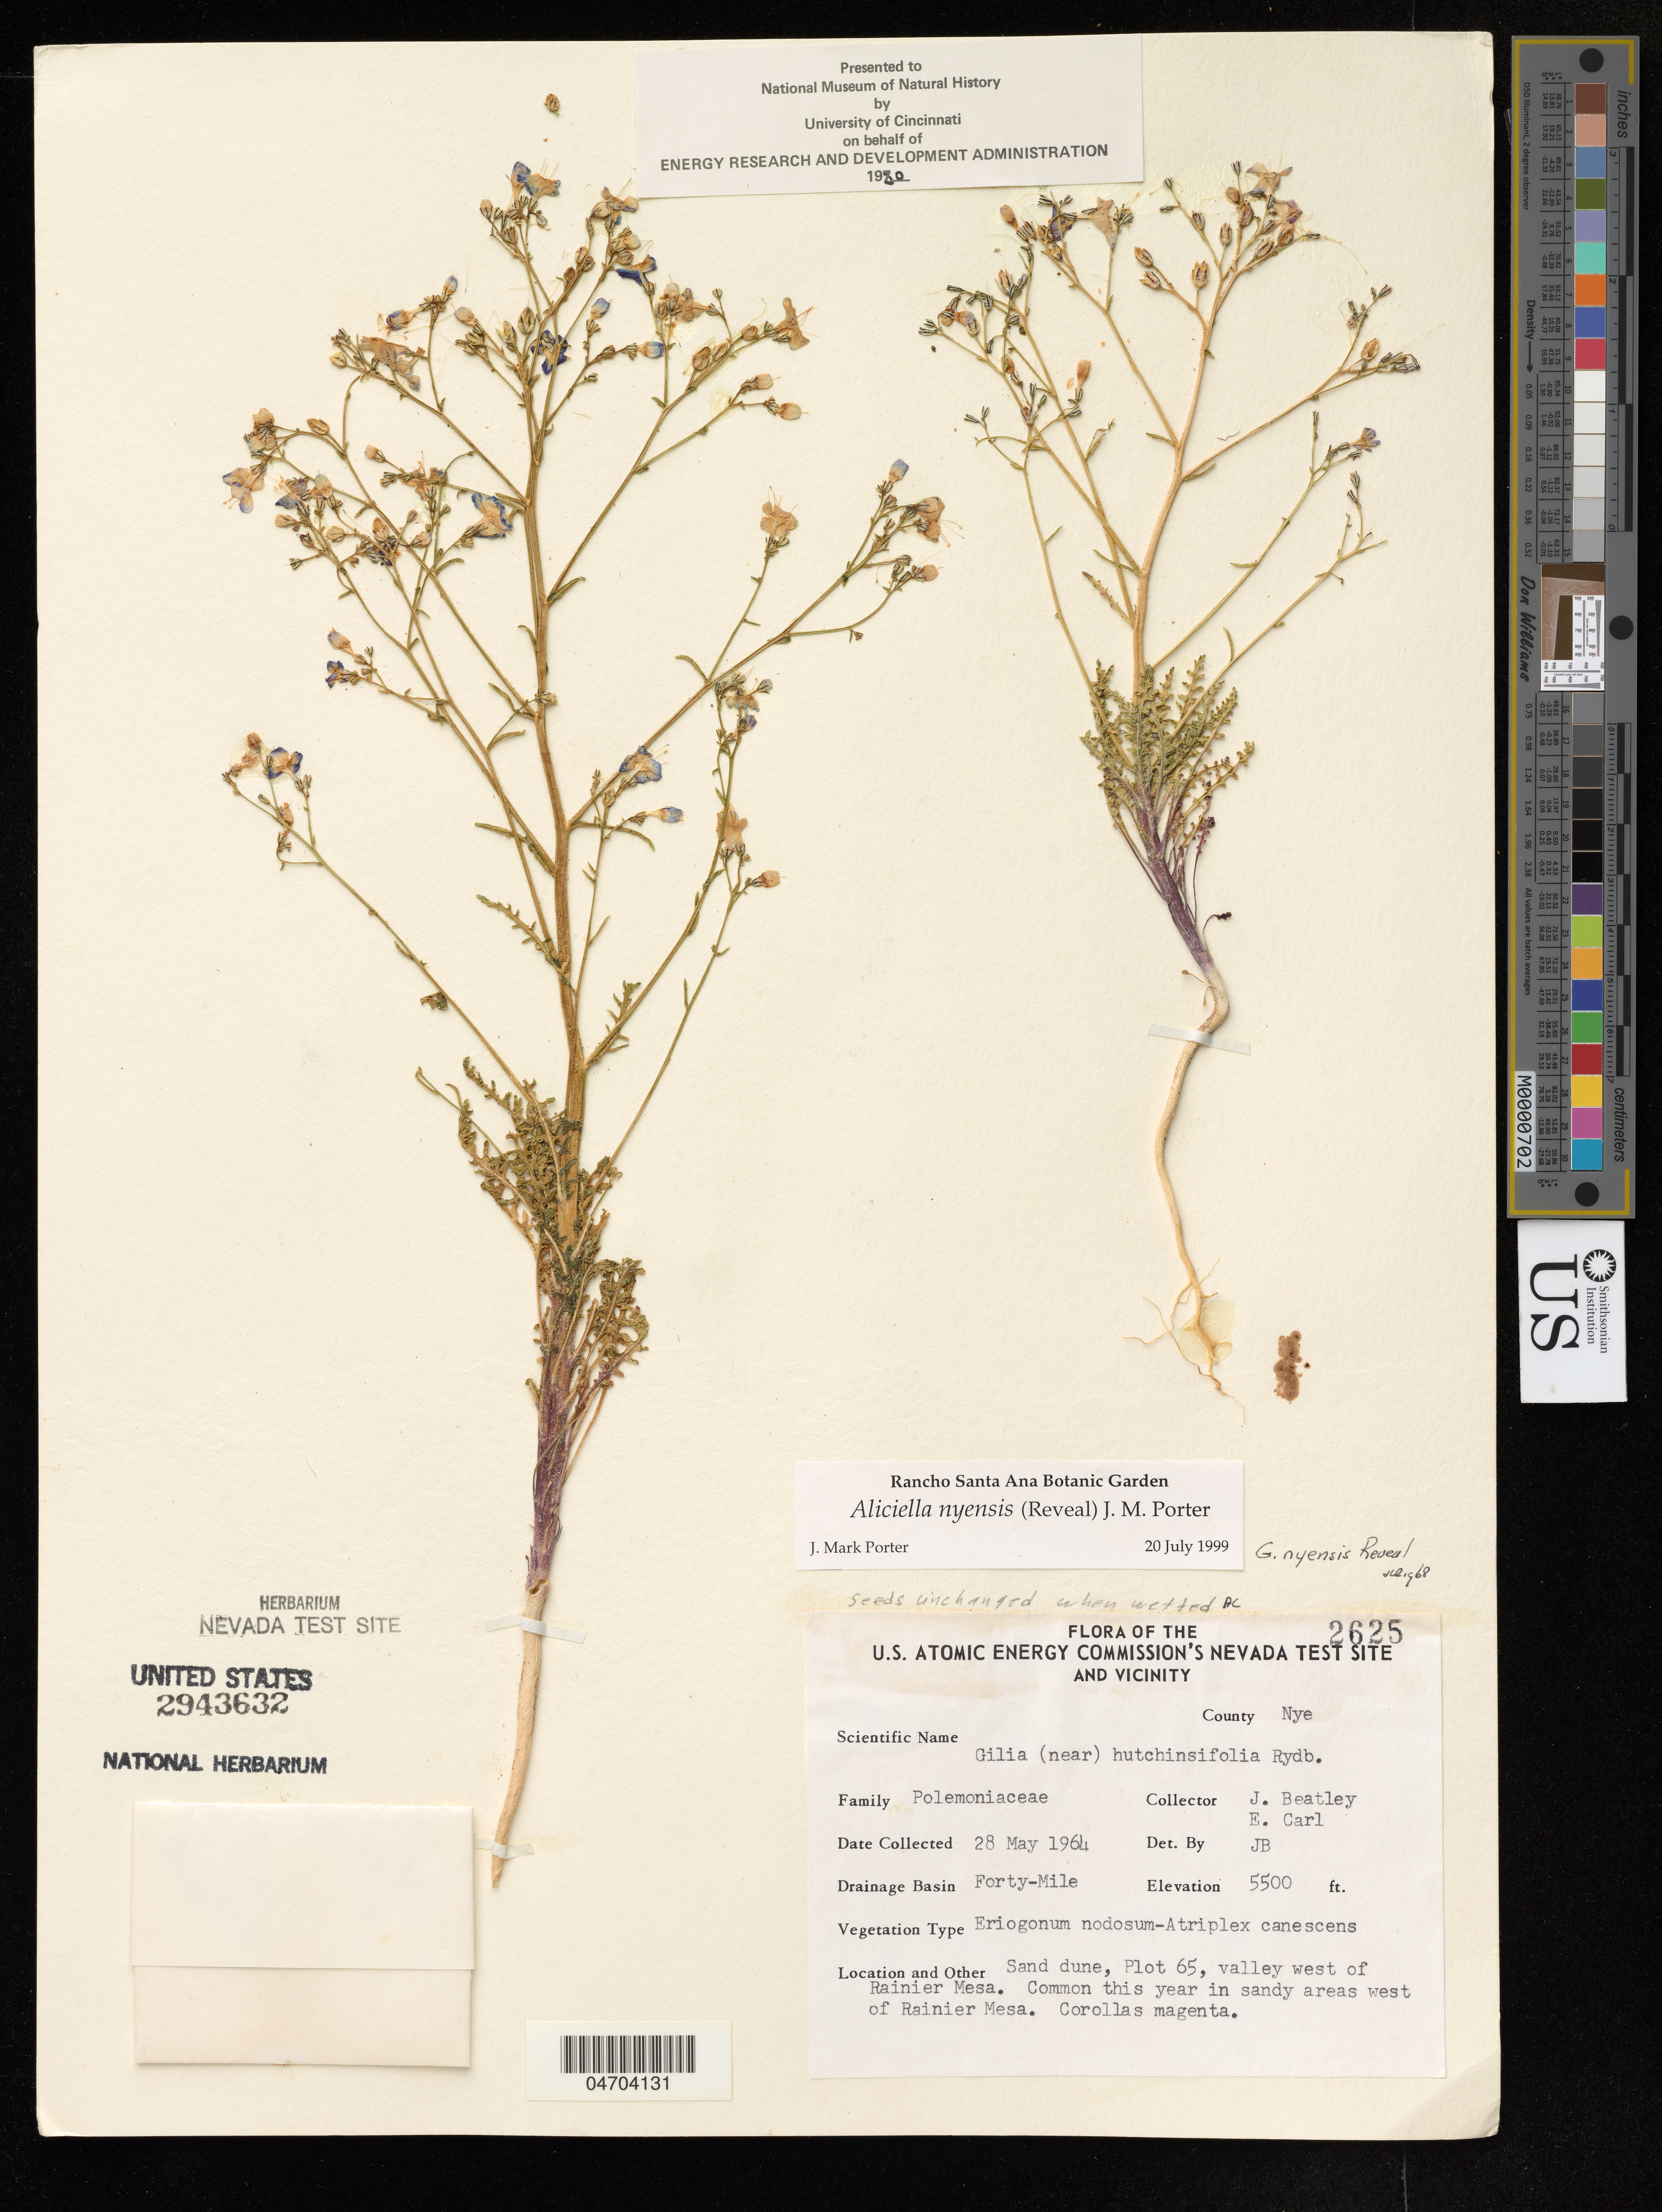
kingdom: Plantae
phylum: Tracheophyta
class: Magnoliopsida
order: Ericales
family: Polemoniaceae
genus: Aliciella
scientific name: Aliciella nyensis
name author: (Reveal) J.M. Porter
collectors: J. Beatley & E. Carl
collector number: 2625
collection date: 1964-05-28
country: United States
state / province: Nevada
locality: The U.S. Atomic Energy Commission's Nevada Test Site and Vicinity. County Nye. Drainage Basin Forty-Mile. Sand dune, Plot 65, valley west of Rainier Mesa.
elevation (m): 1676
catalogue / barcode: US 2943632